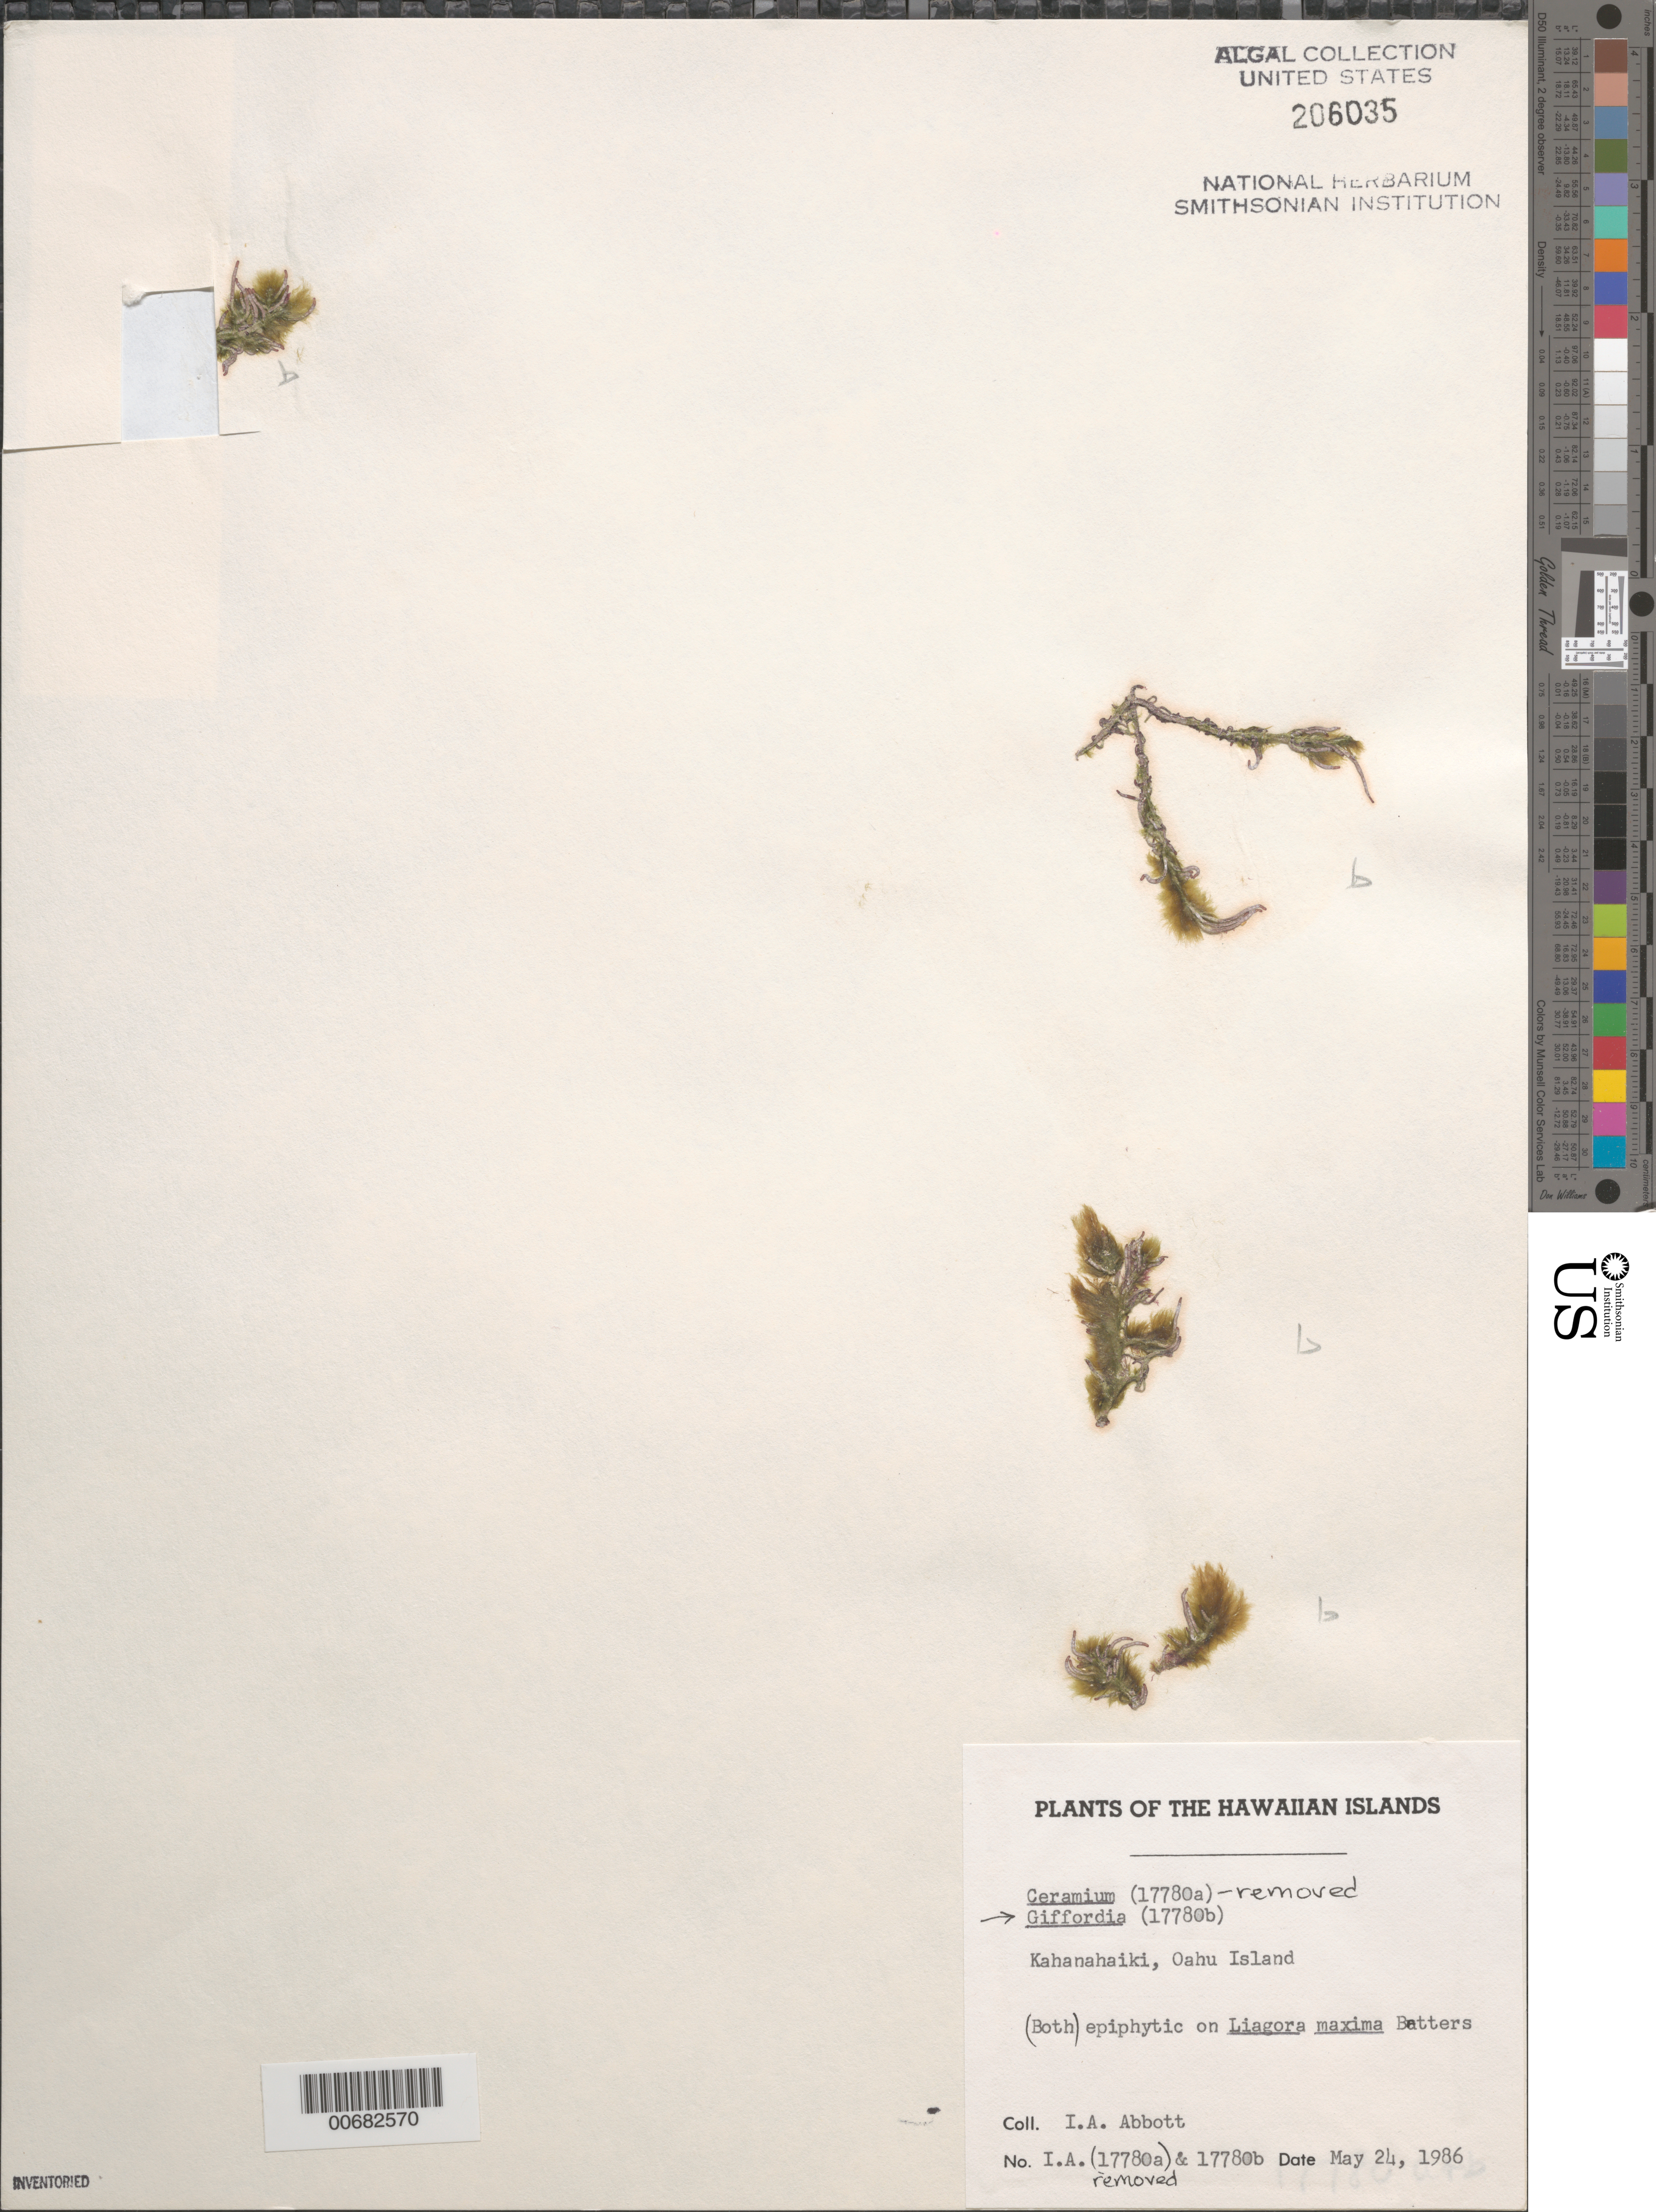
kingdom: Chromista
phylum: Ochrophyta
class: Phaeophyceae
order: Ectocarpales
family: Acinetosporaceae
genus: Hincksia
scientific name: Hincksia sp.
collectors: I. A. Abbott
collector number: IAA 17780b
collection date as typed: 24 May 1986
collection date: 1986-05-24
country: United States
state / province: Hawaii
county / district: Honolulu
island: Oahu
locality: Kahanahaiki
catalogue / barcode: US 206035